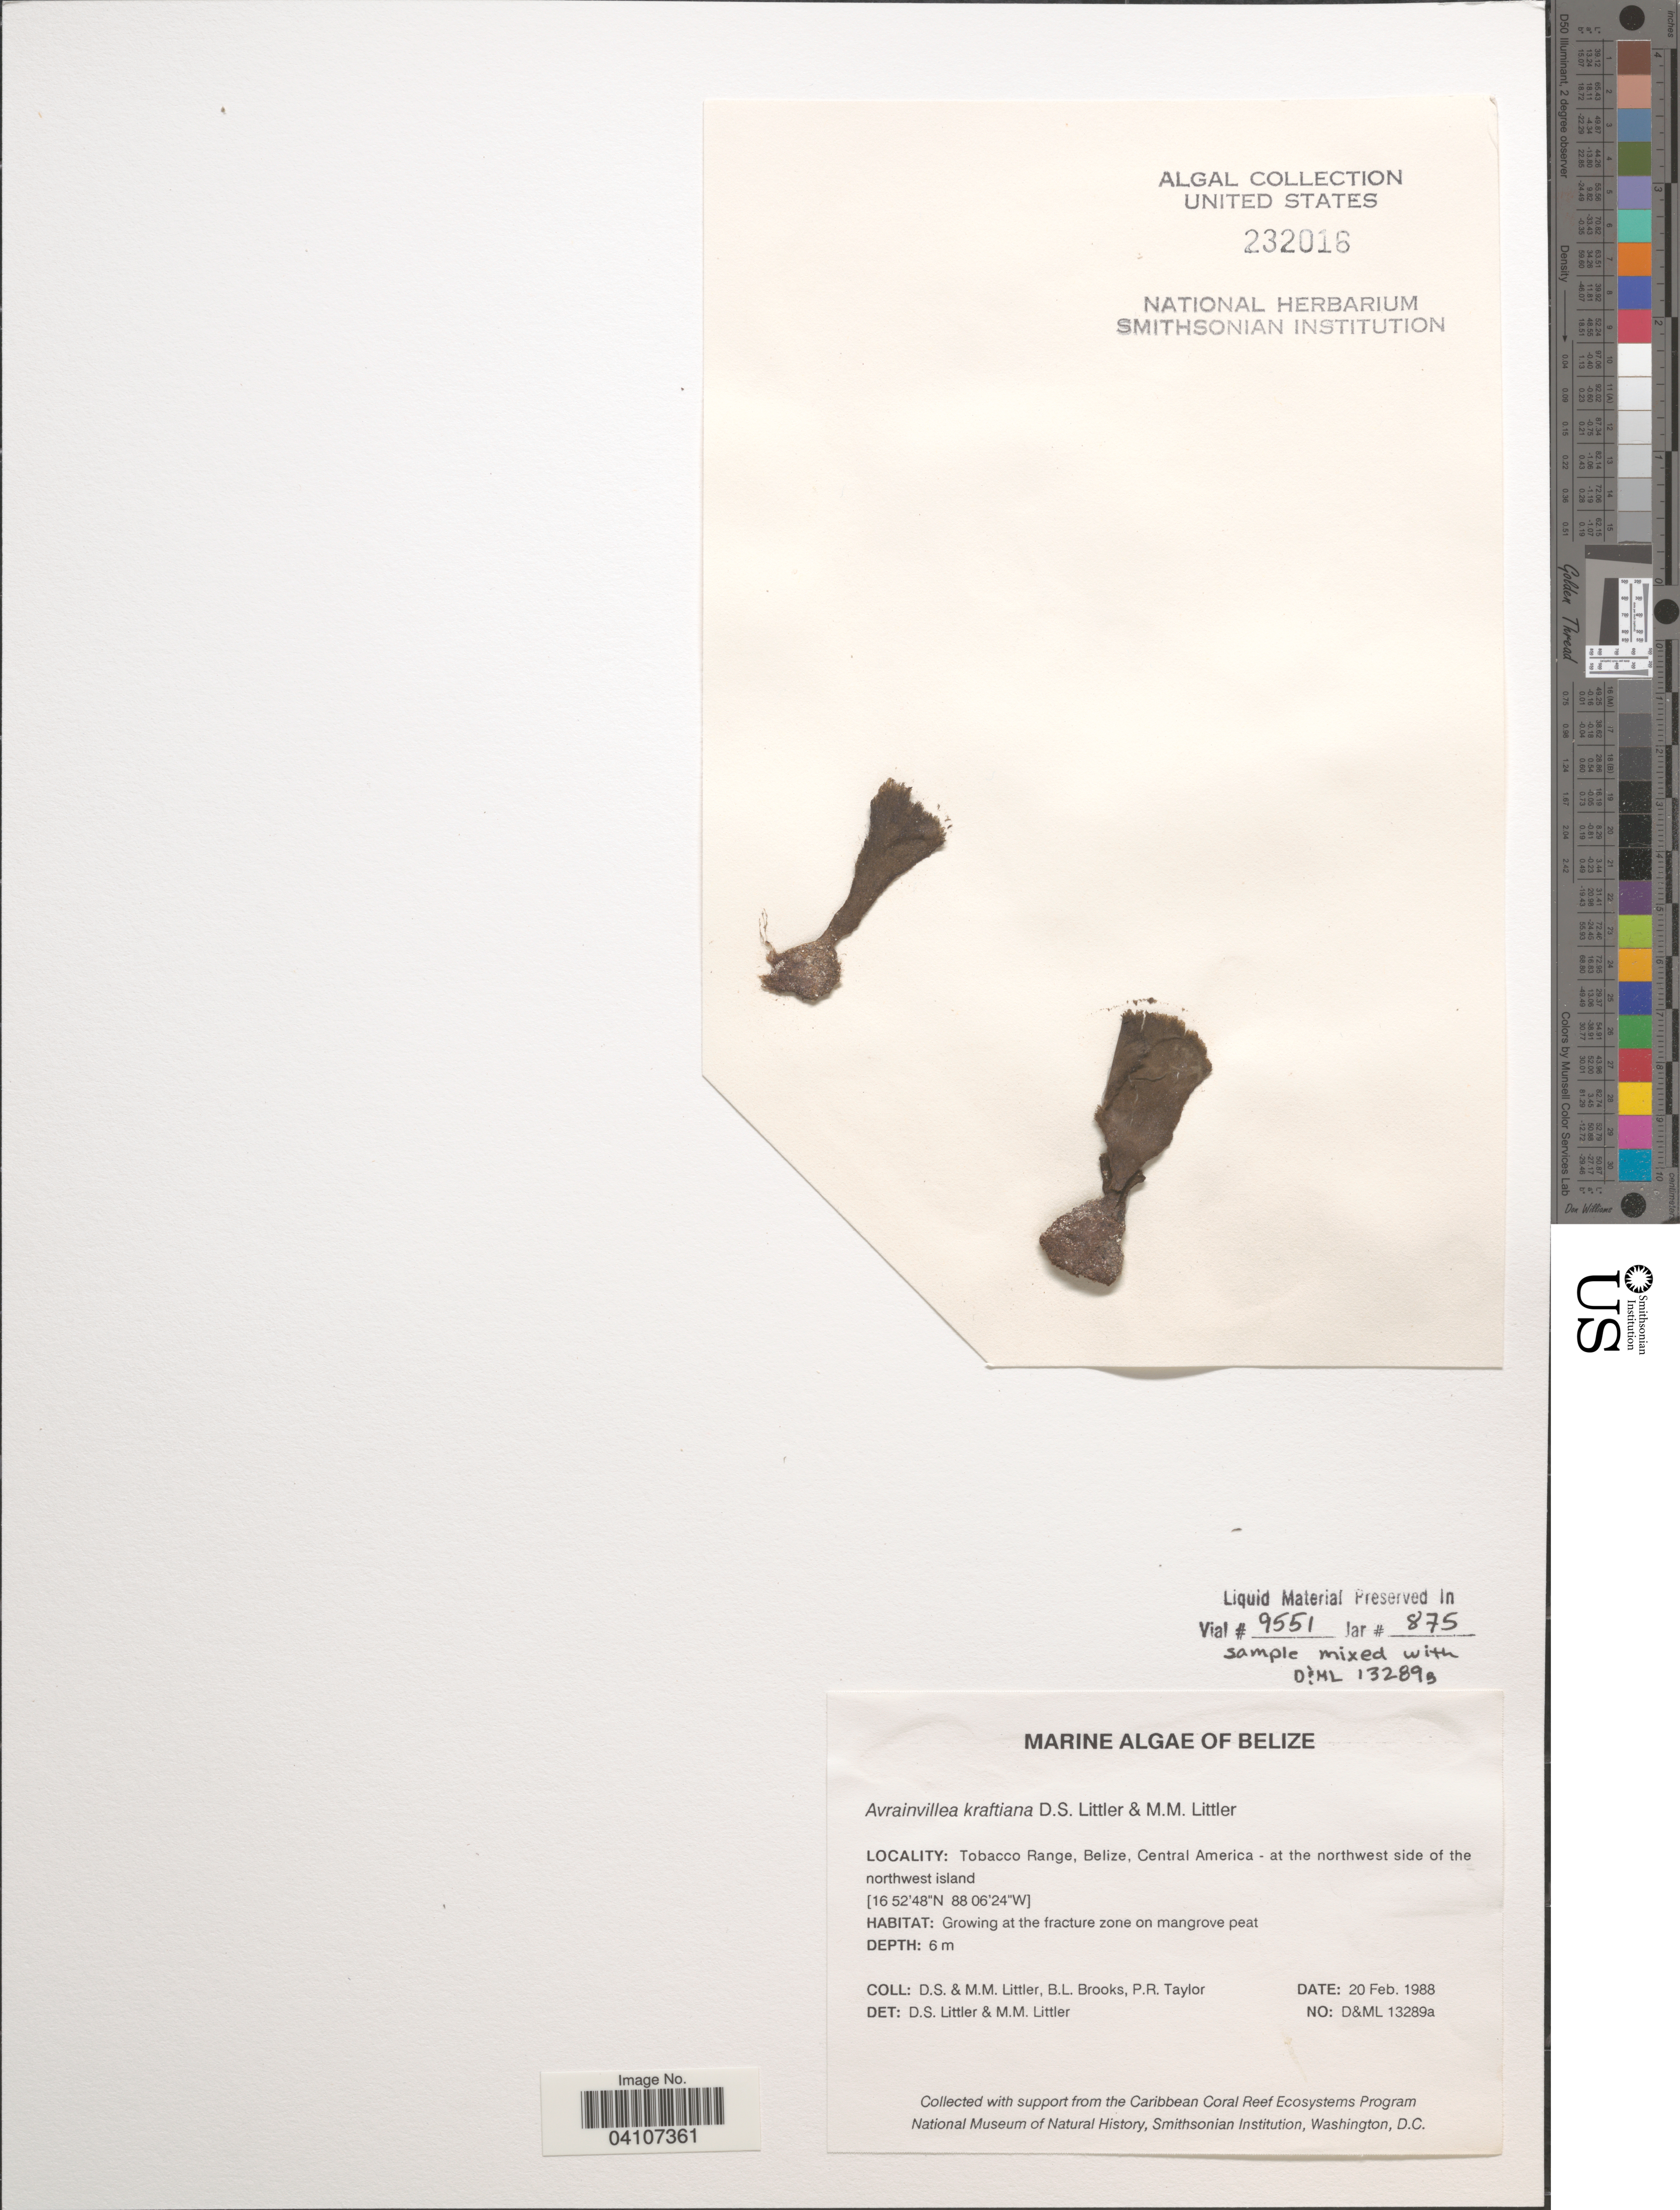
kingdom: Plantae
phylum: Chlorophyta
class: Ulvophyceae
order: Bryopsidales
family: Dichotomosiphonaceae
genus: Avrainvillea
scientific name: Avrainvillea kraftiana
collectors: D. S. Littler, B. Brooks & P. R. Taylor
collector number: D&ML 13289a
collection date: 1988-02-20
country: Belize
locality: Tobacco Range - at the northwest side of the northwest island.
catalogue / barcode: US 232016